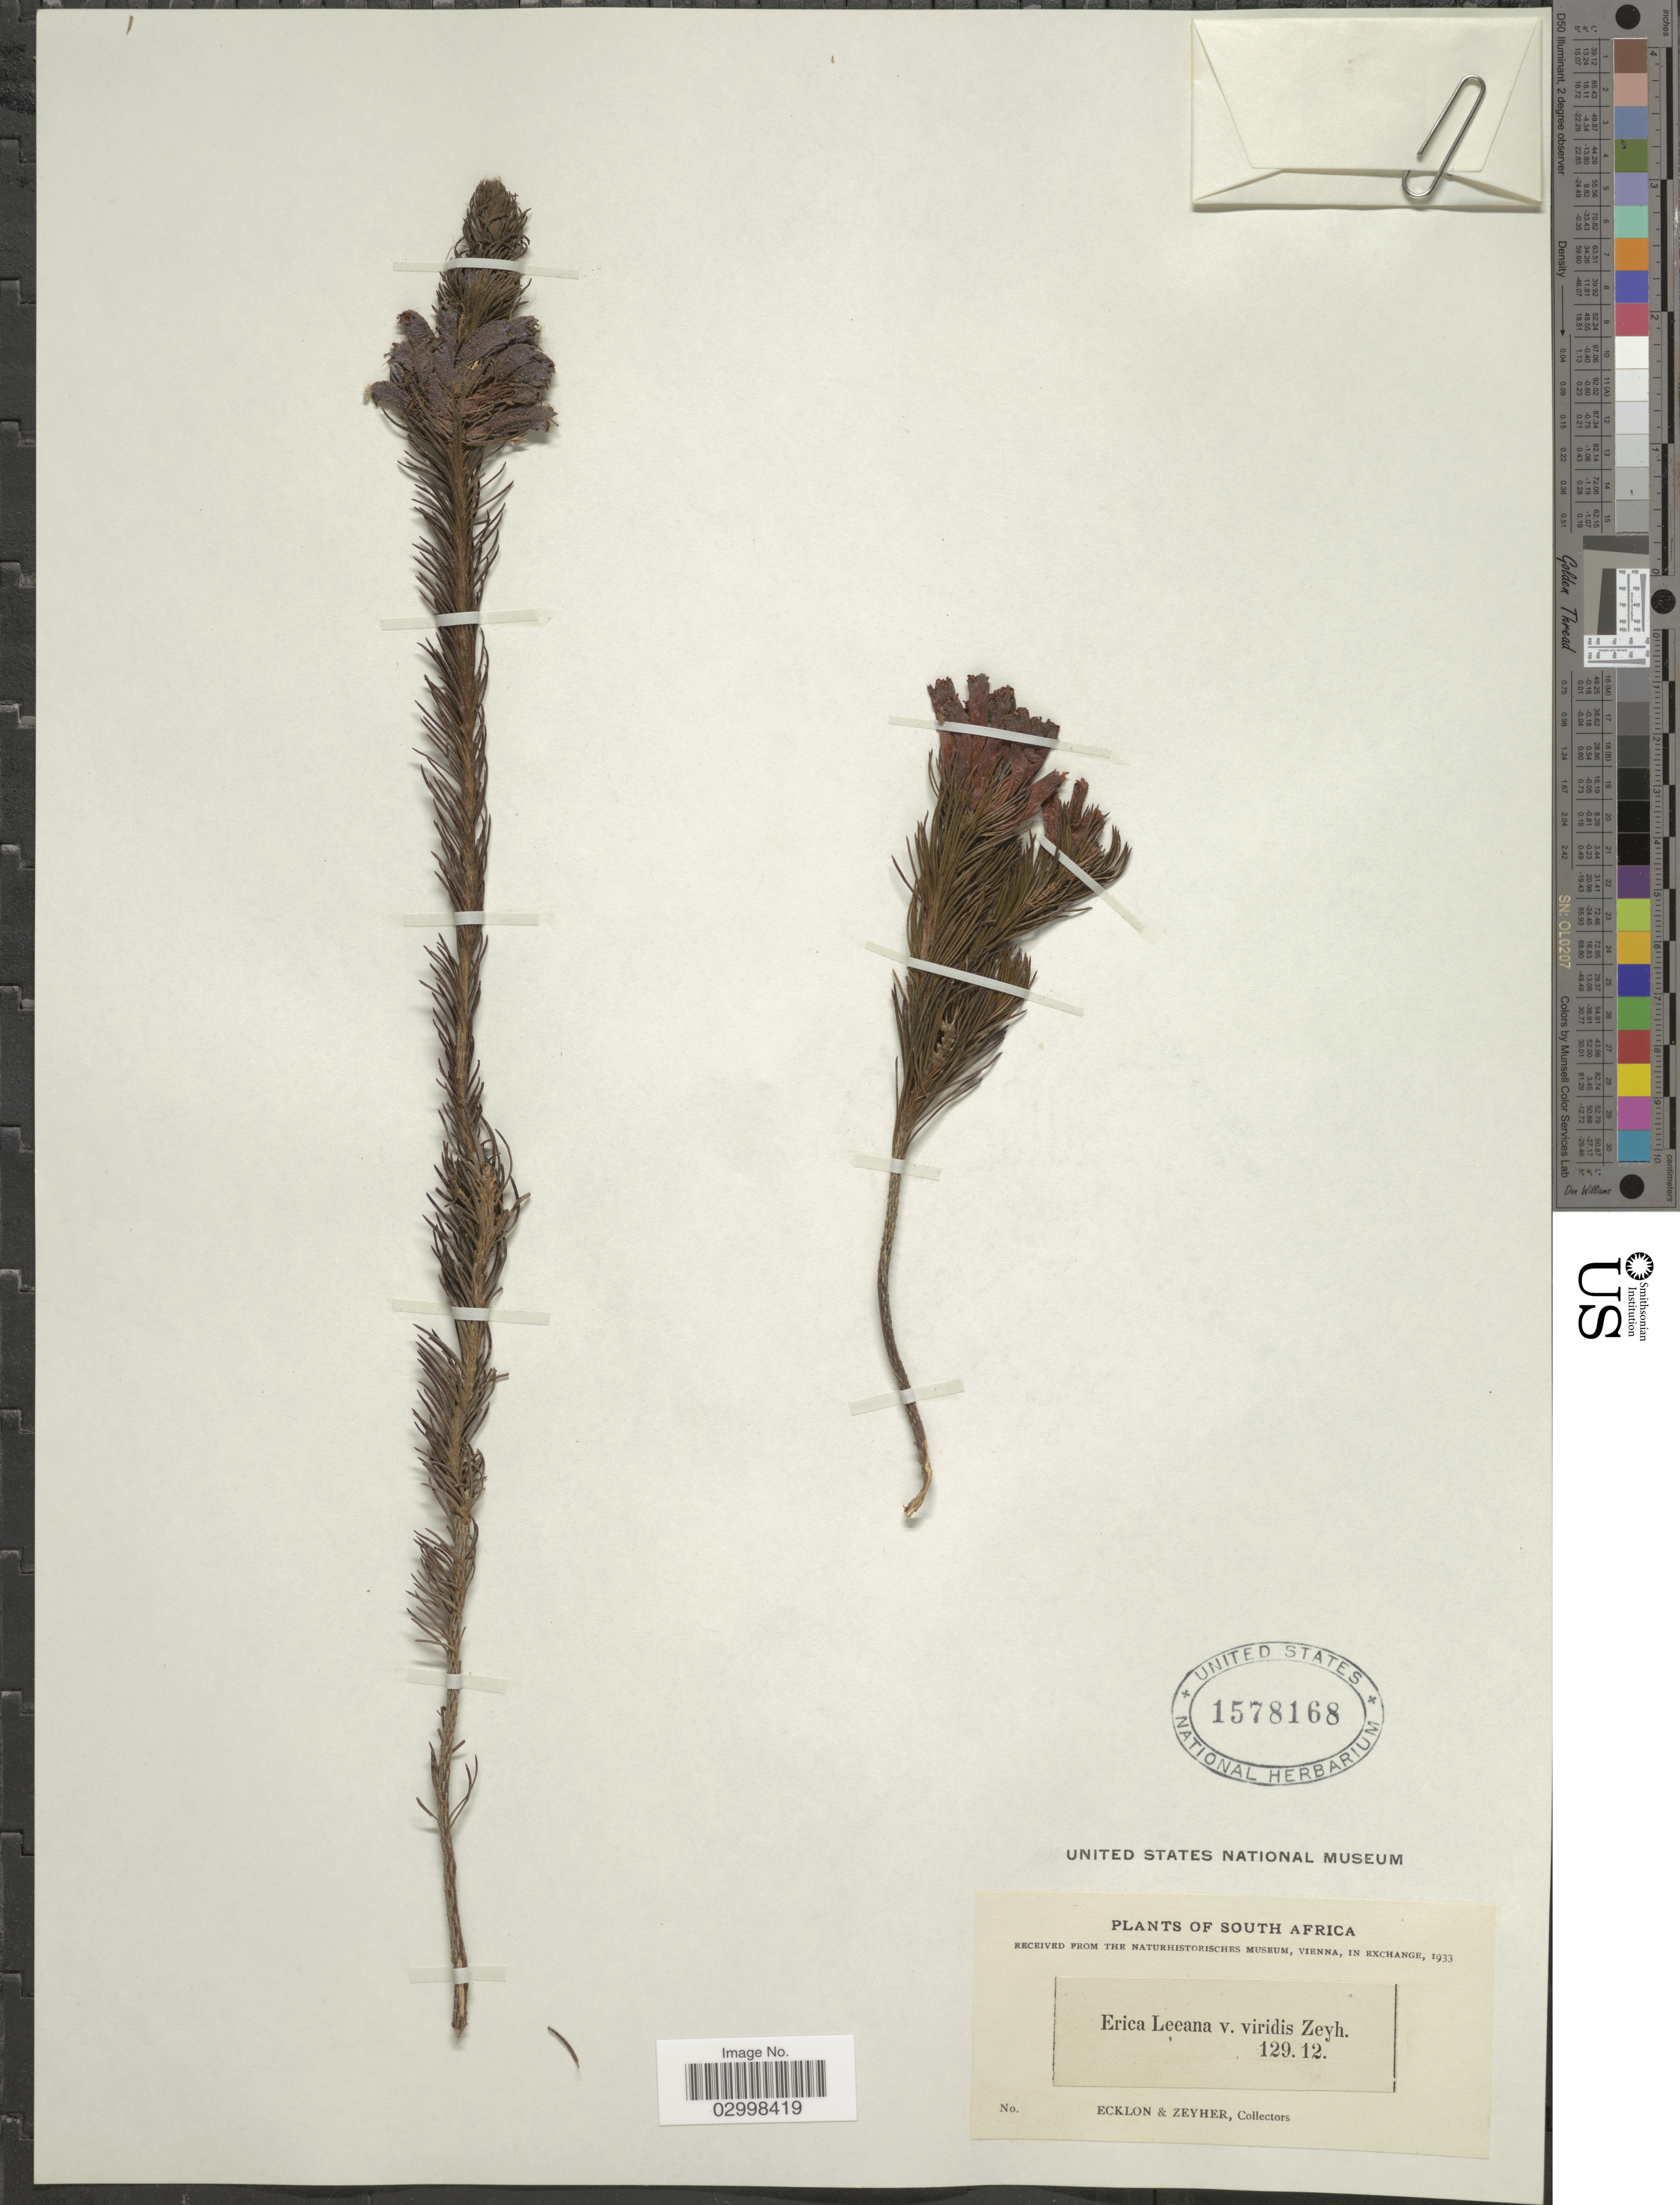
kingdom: Plantae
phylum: Tracheophyta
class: Magnoliopsida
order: Ericales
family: Ericaceae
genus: Erica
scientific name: Erica leeana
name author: W.T. Aiton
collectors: -. Ecklon & -. Zeyher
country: South Africa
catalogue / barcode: US 1578168